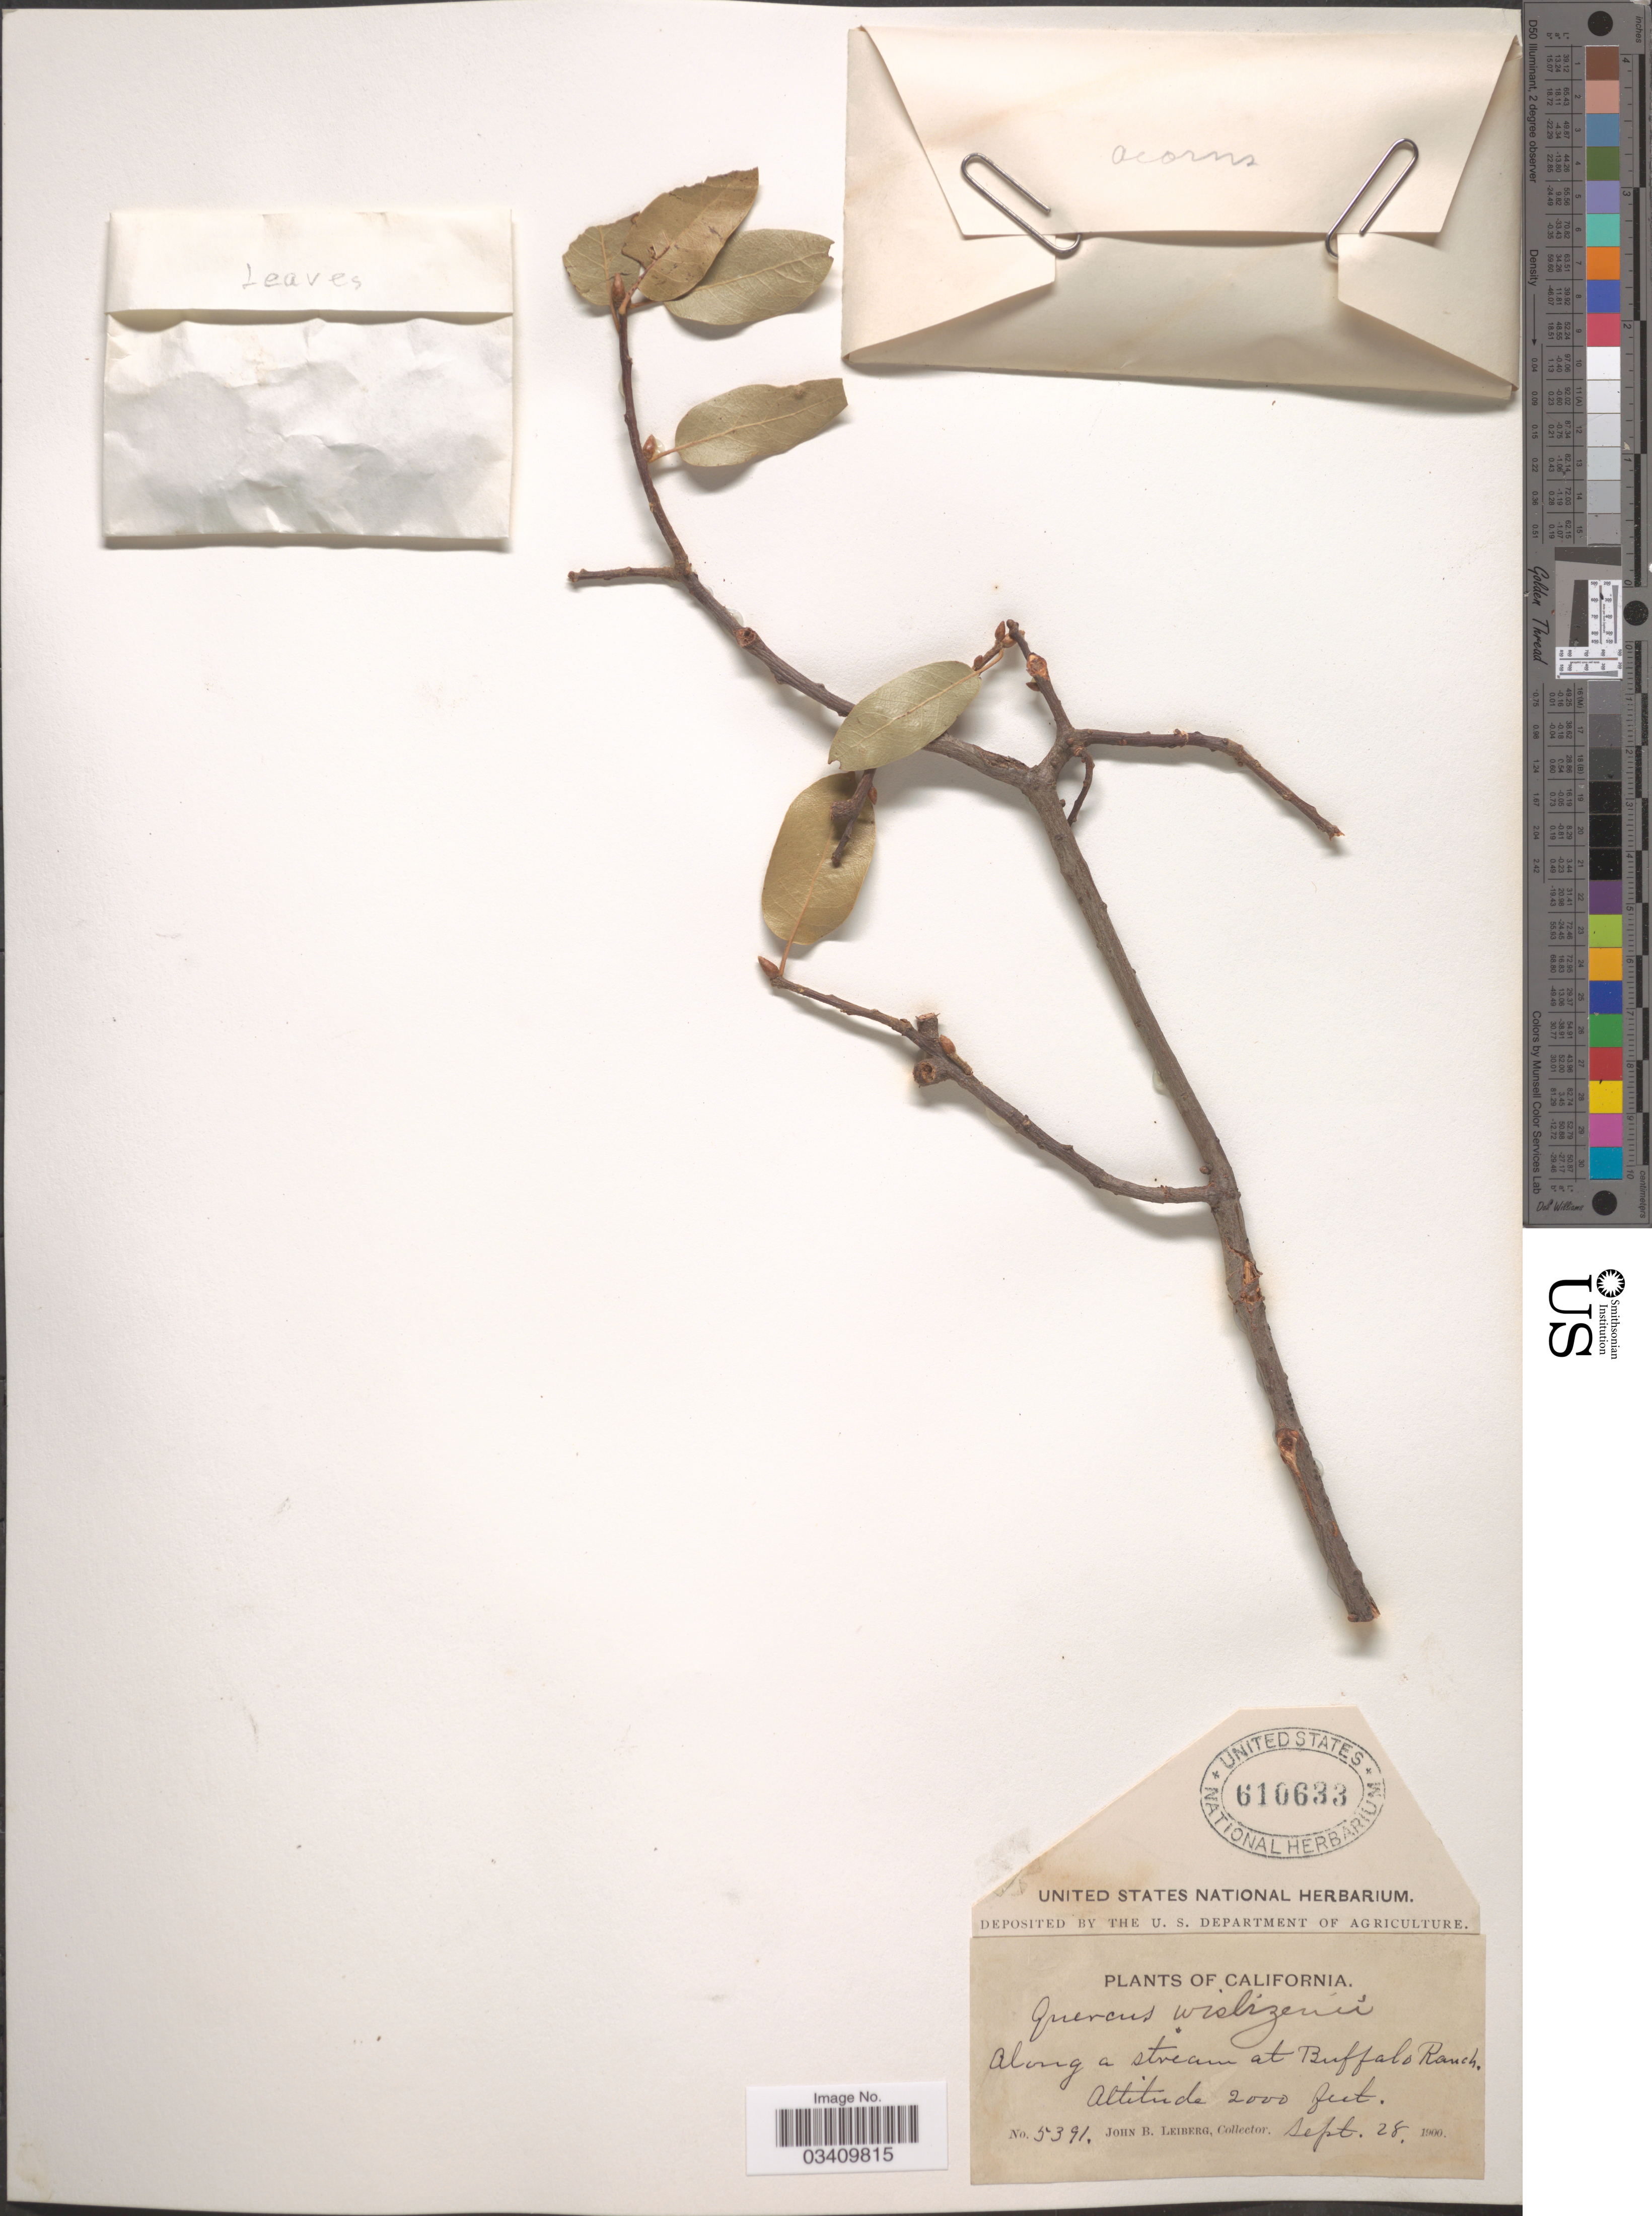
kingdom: Plantae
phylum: Tracheophyta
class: Magnoliopsida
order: Fagales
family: Fagaceae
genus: Quercus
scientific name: Quercus wislizeni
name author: A. DC.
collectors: J. B. Leiberg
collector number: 5391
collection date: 1900-09-28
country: United States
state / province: California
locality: Along a stream at Buffalo Ranch.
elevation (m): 610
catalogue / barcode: US 610633